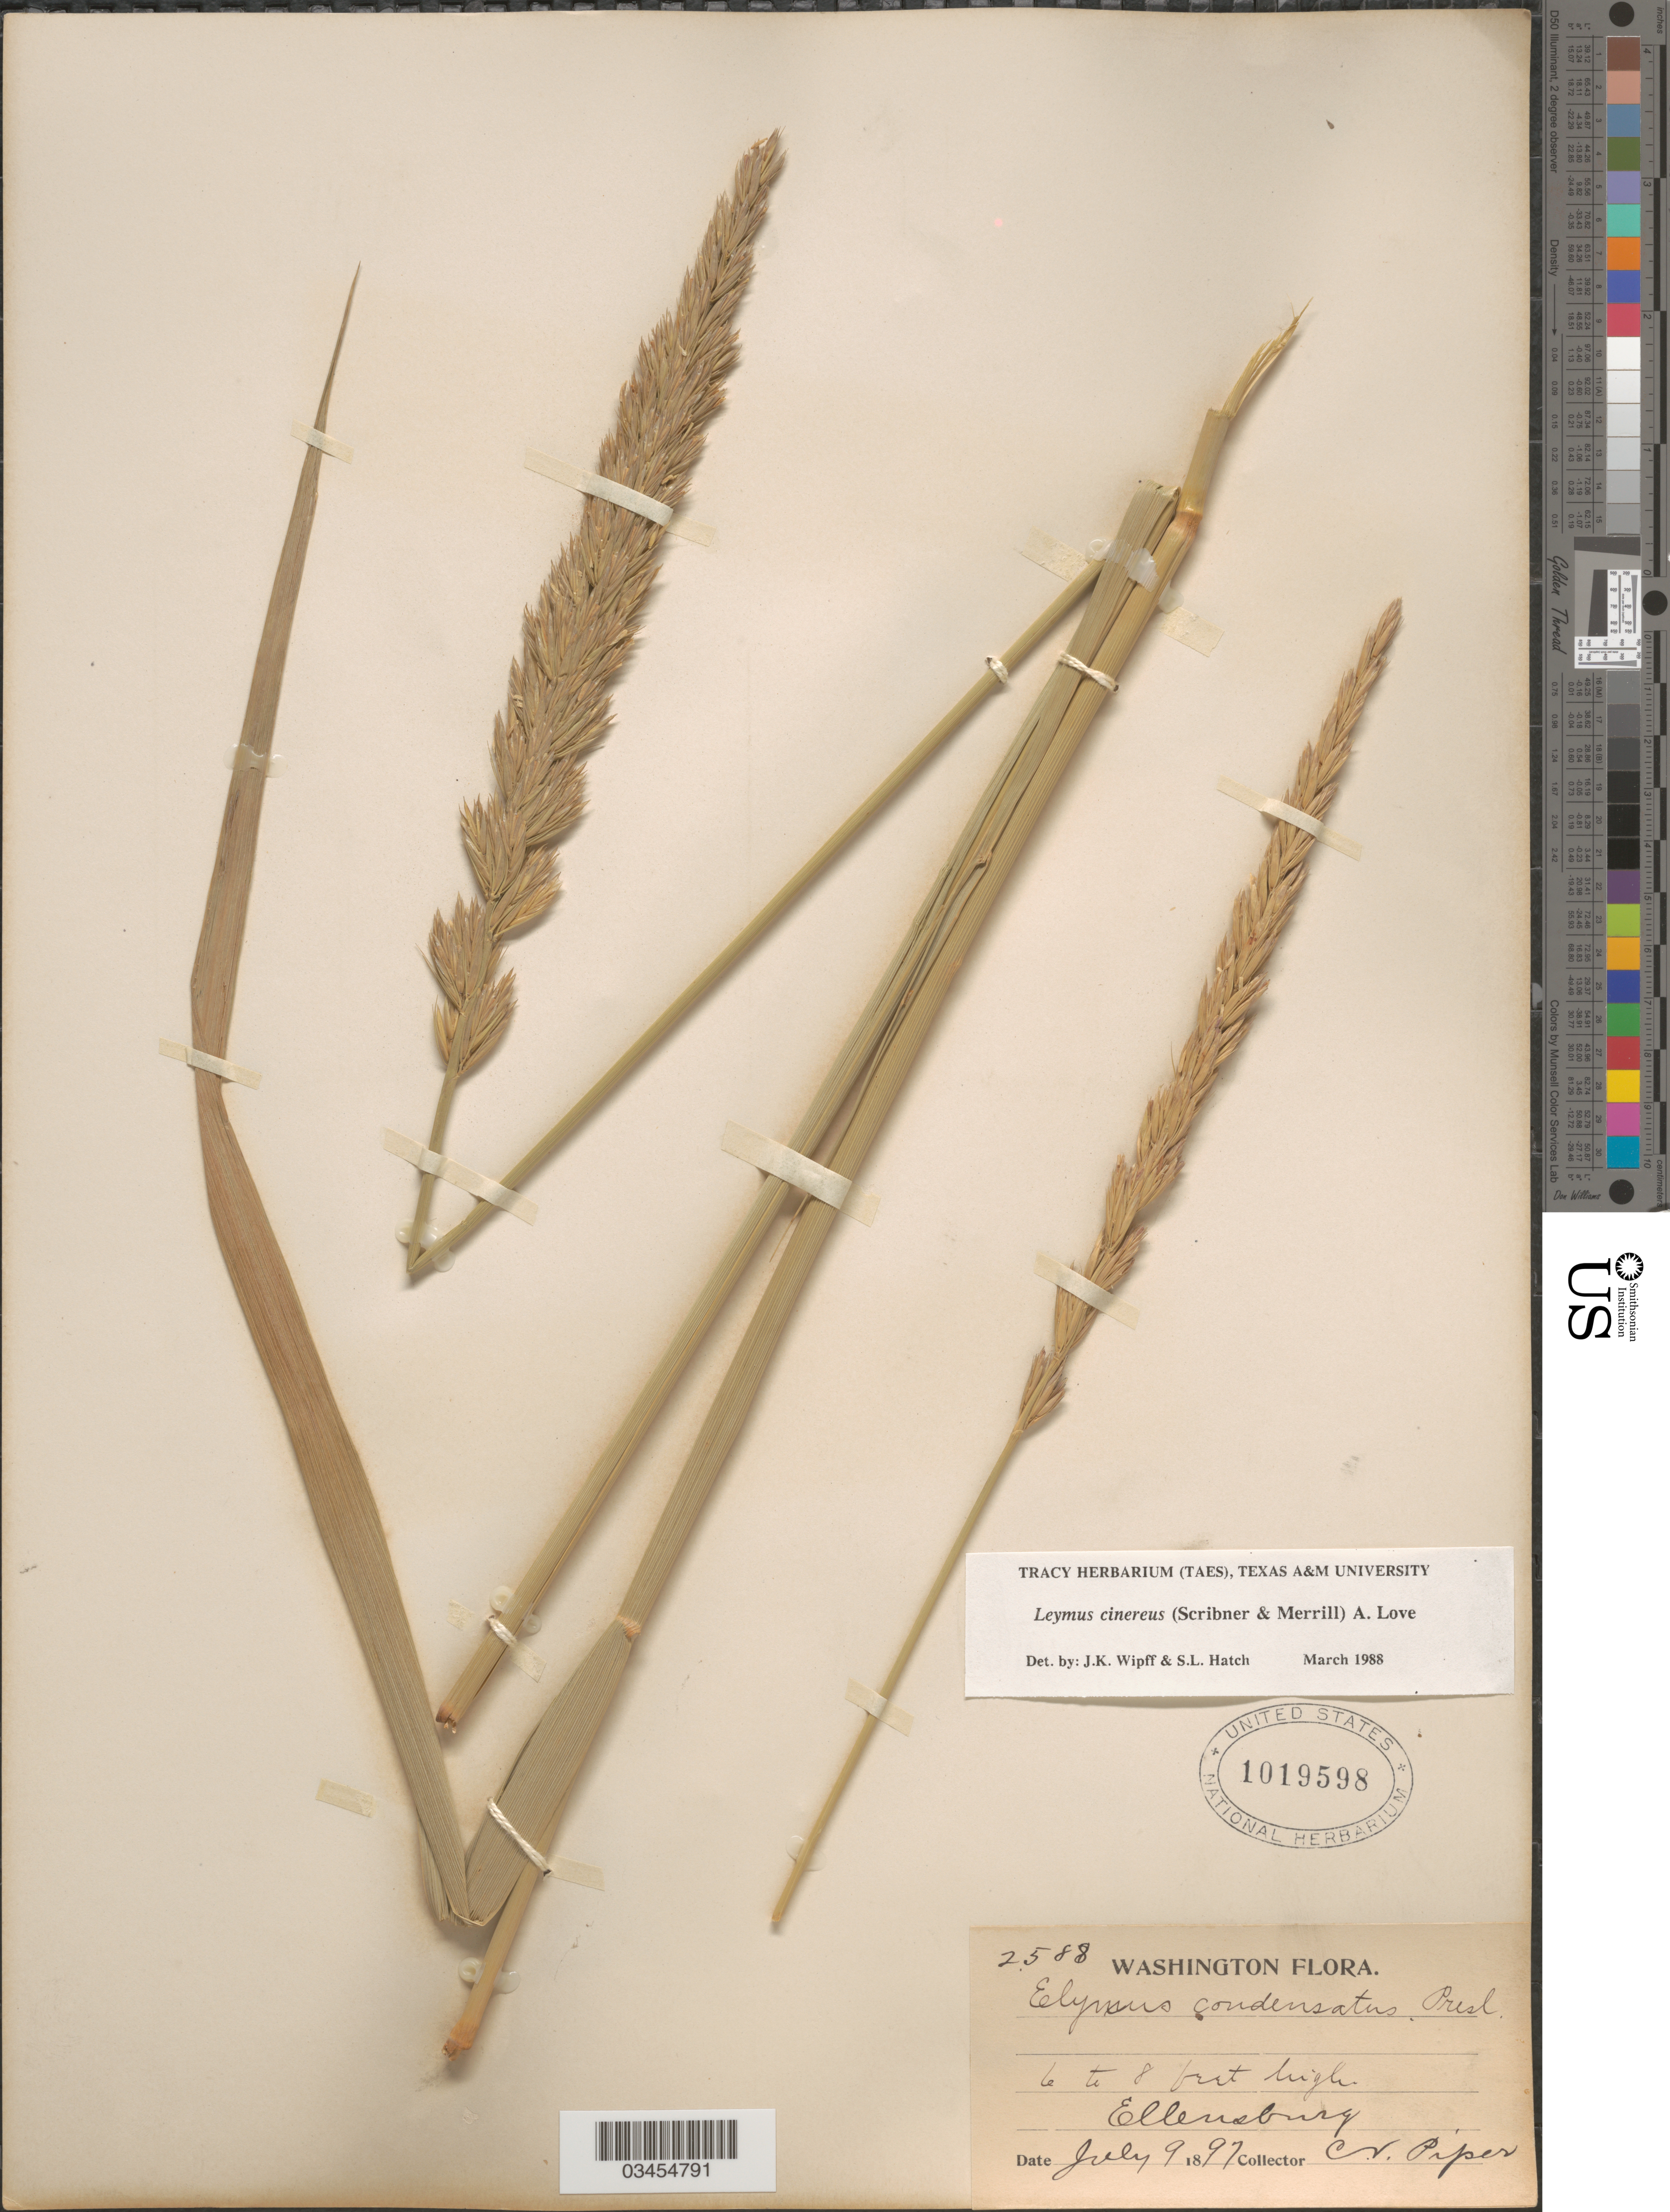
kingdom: Plantae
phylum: Tracheophyta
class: Liliopsida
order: Poales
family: Poaceae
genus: Leymus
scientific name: Leymus cinereus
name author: (Scribn. & Merr.) Á. Löve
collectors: C. V. Piper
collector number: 2588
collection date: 1897-07-09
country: United States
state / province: Washington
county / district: Kittitas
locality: Ellensburg.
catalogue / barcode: US 1019598